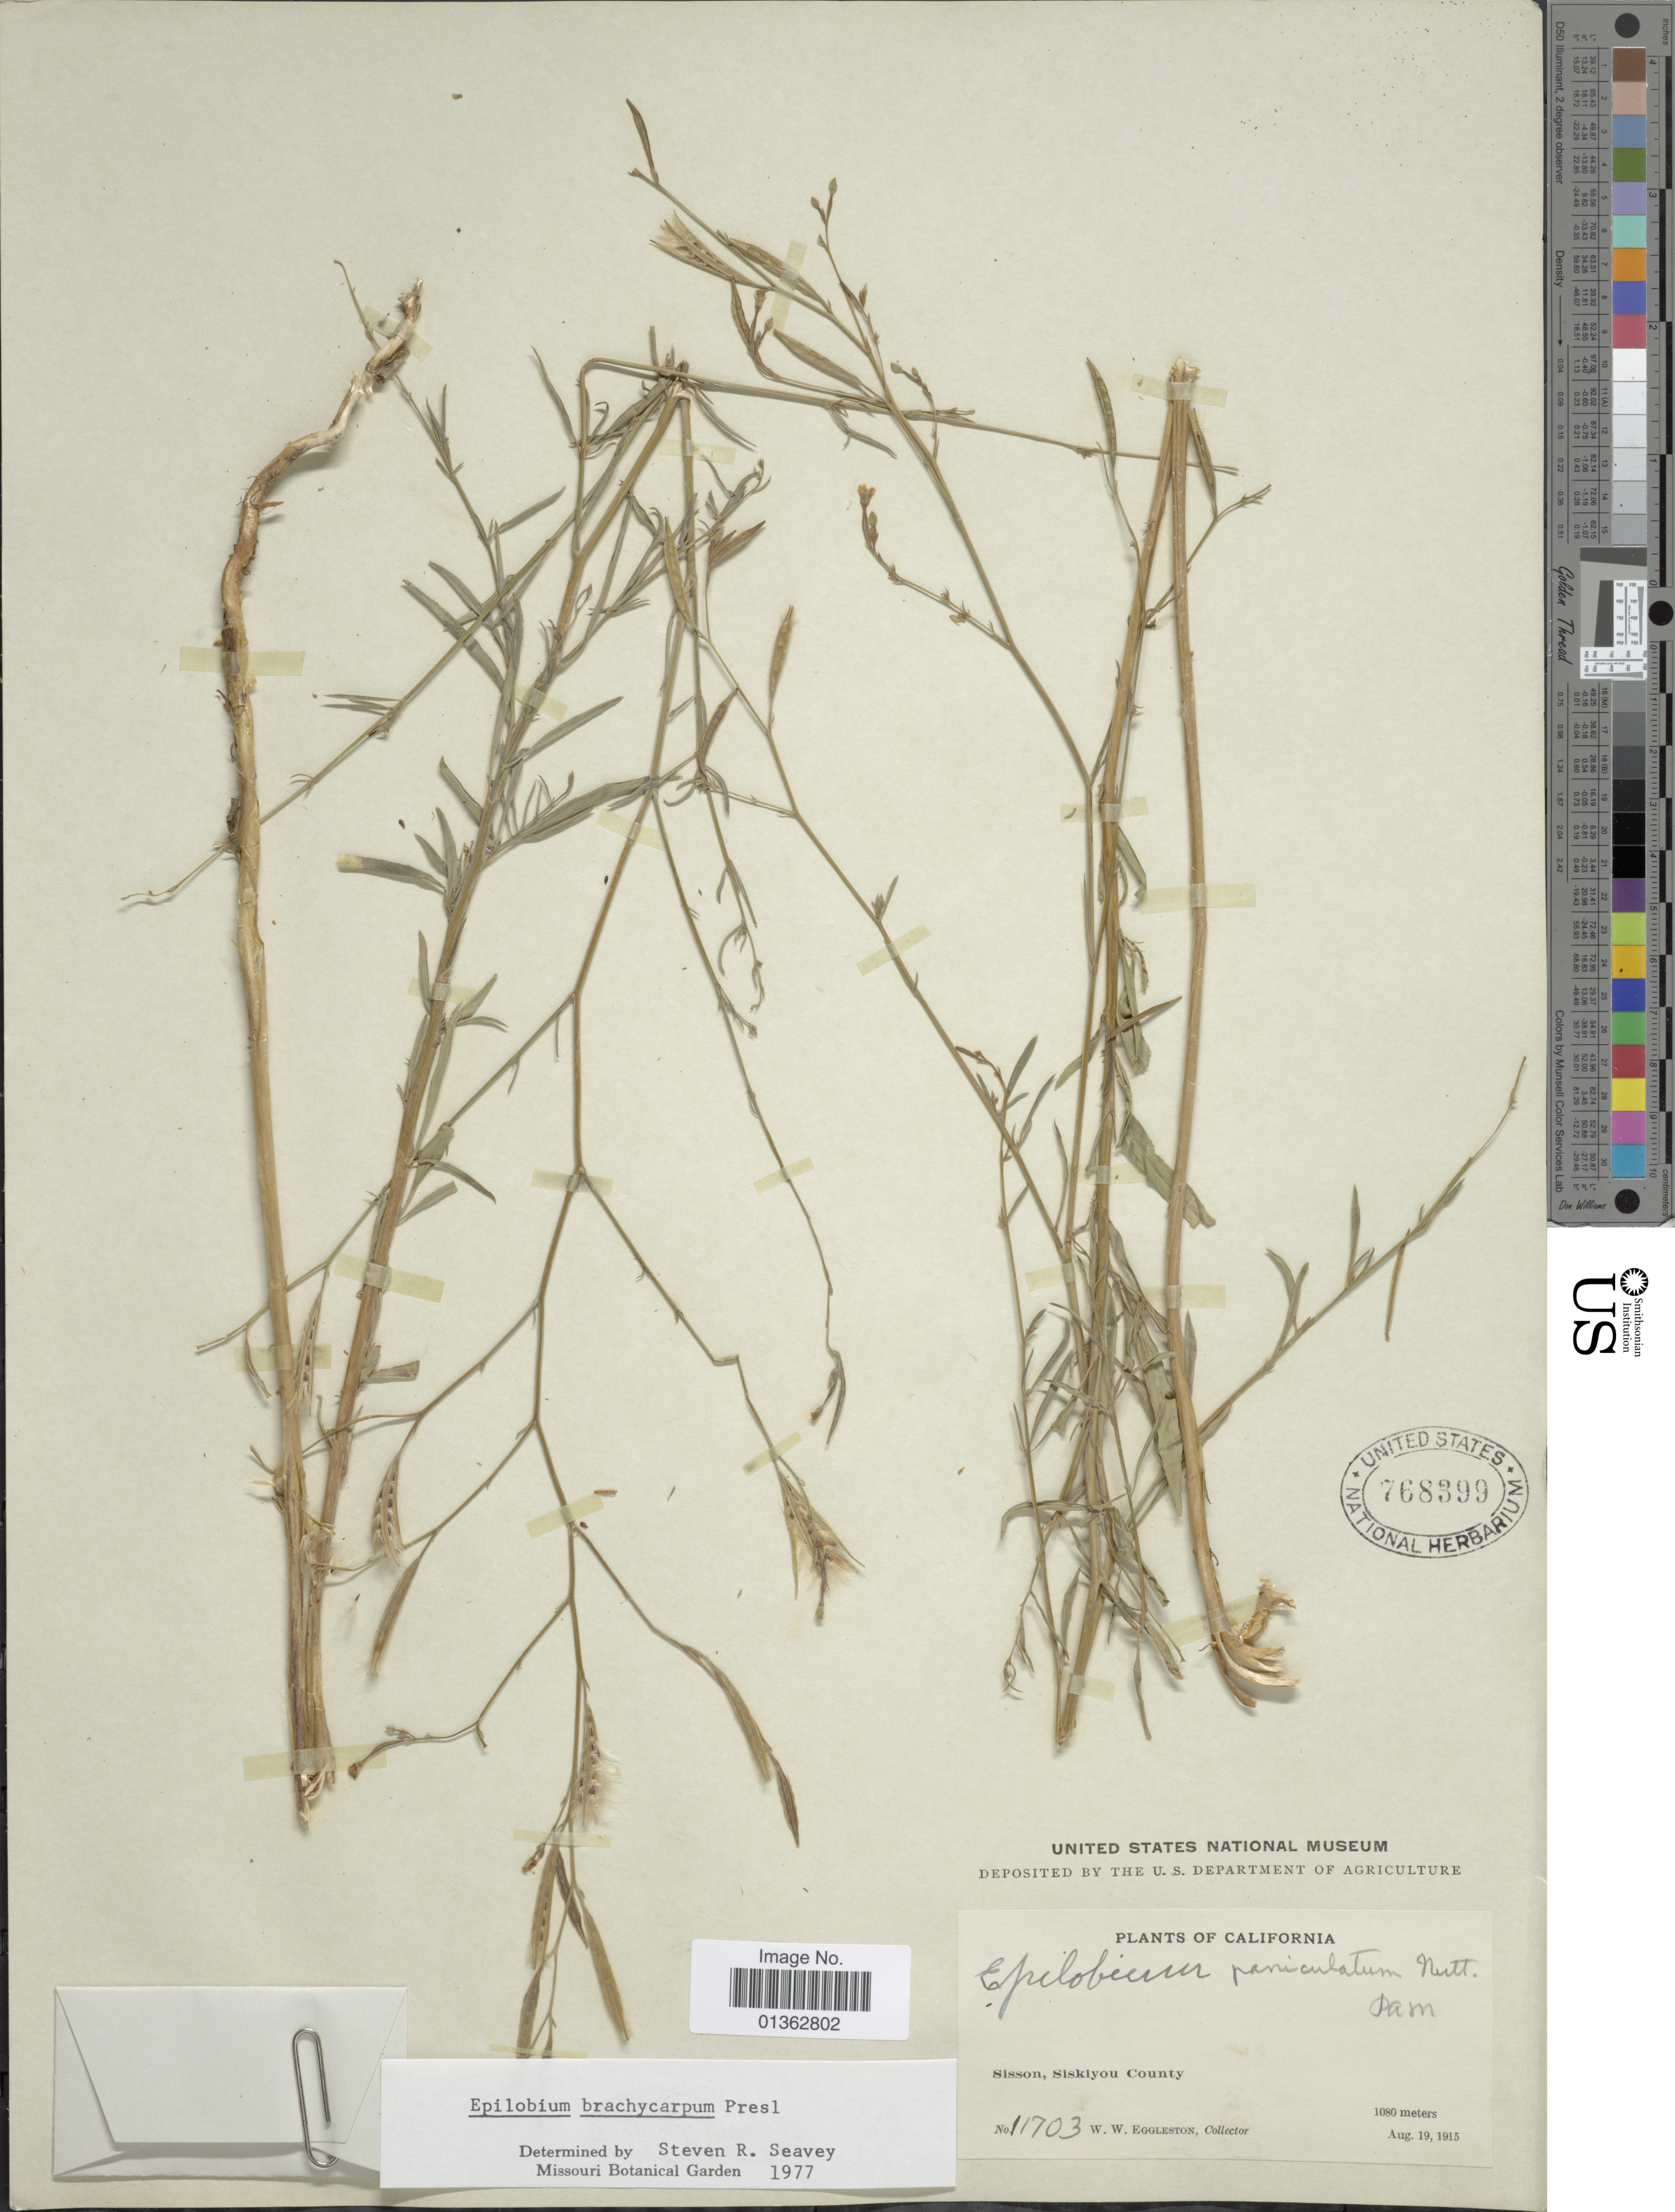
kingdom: Plantae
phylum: Tracheophyta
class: Magnoliopsida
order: Myrtales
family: Onagraceae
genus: Epilobium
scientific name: Epilobium brachycarpum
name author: C. Presl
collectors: W. W. Eggleston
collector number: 11703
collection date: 1915-08-19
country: United States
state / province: California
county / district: Siskiyou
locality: Sisson, Siskiyou County.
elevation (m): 1080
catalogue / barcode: US 768399